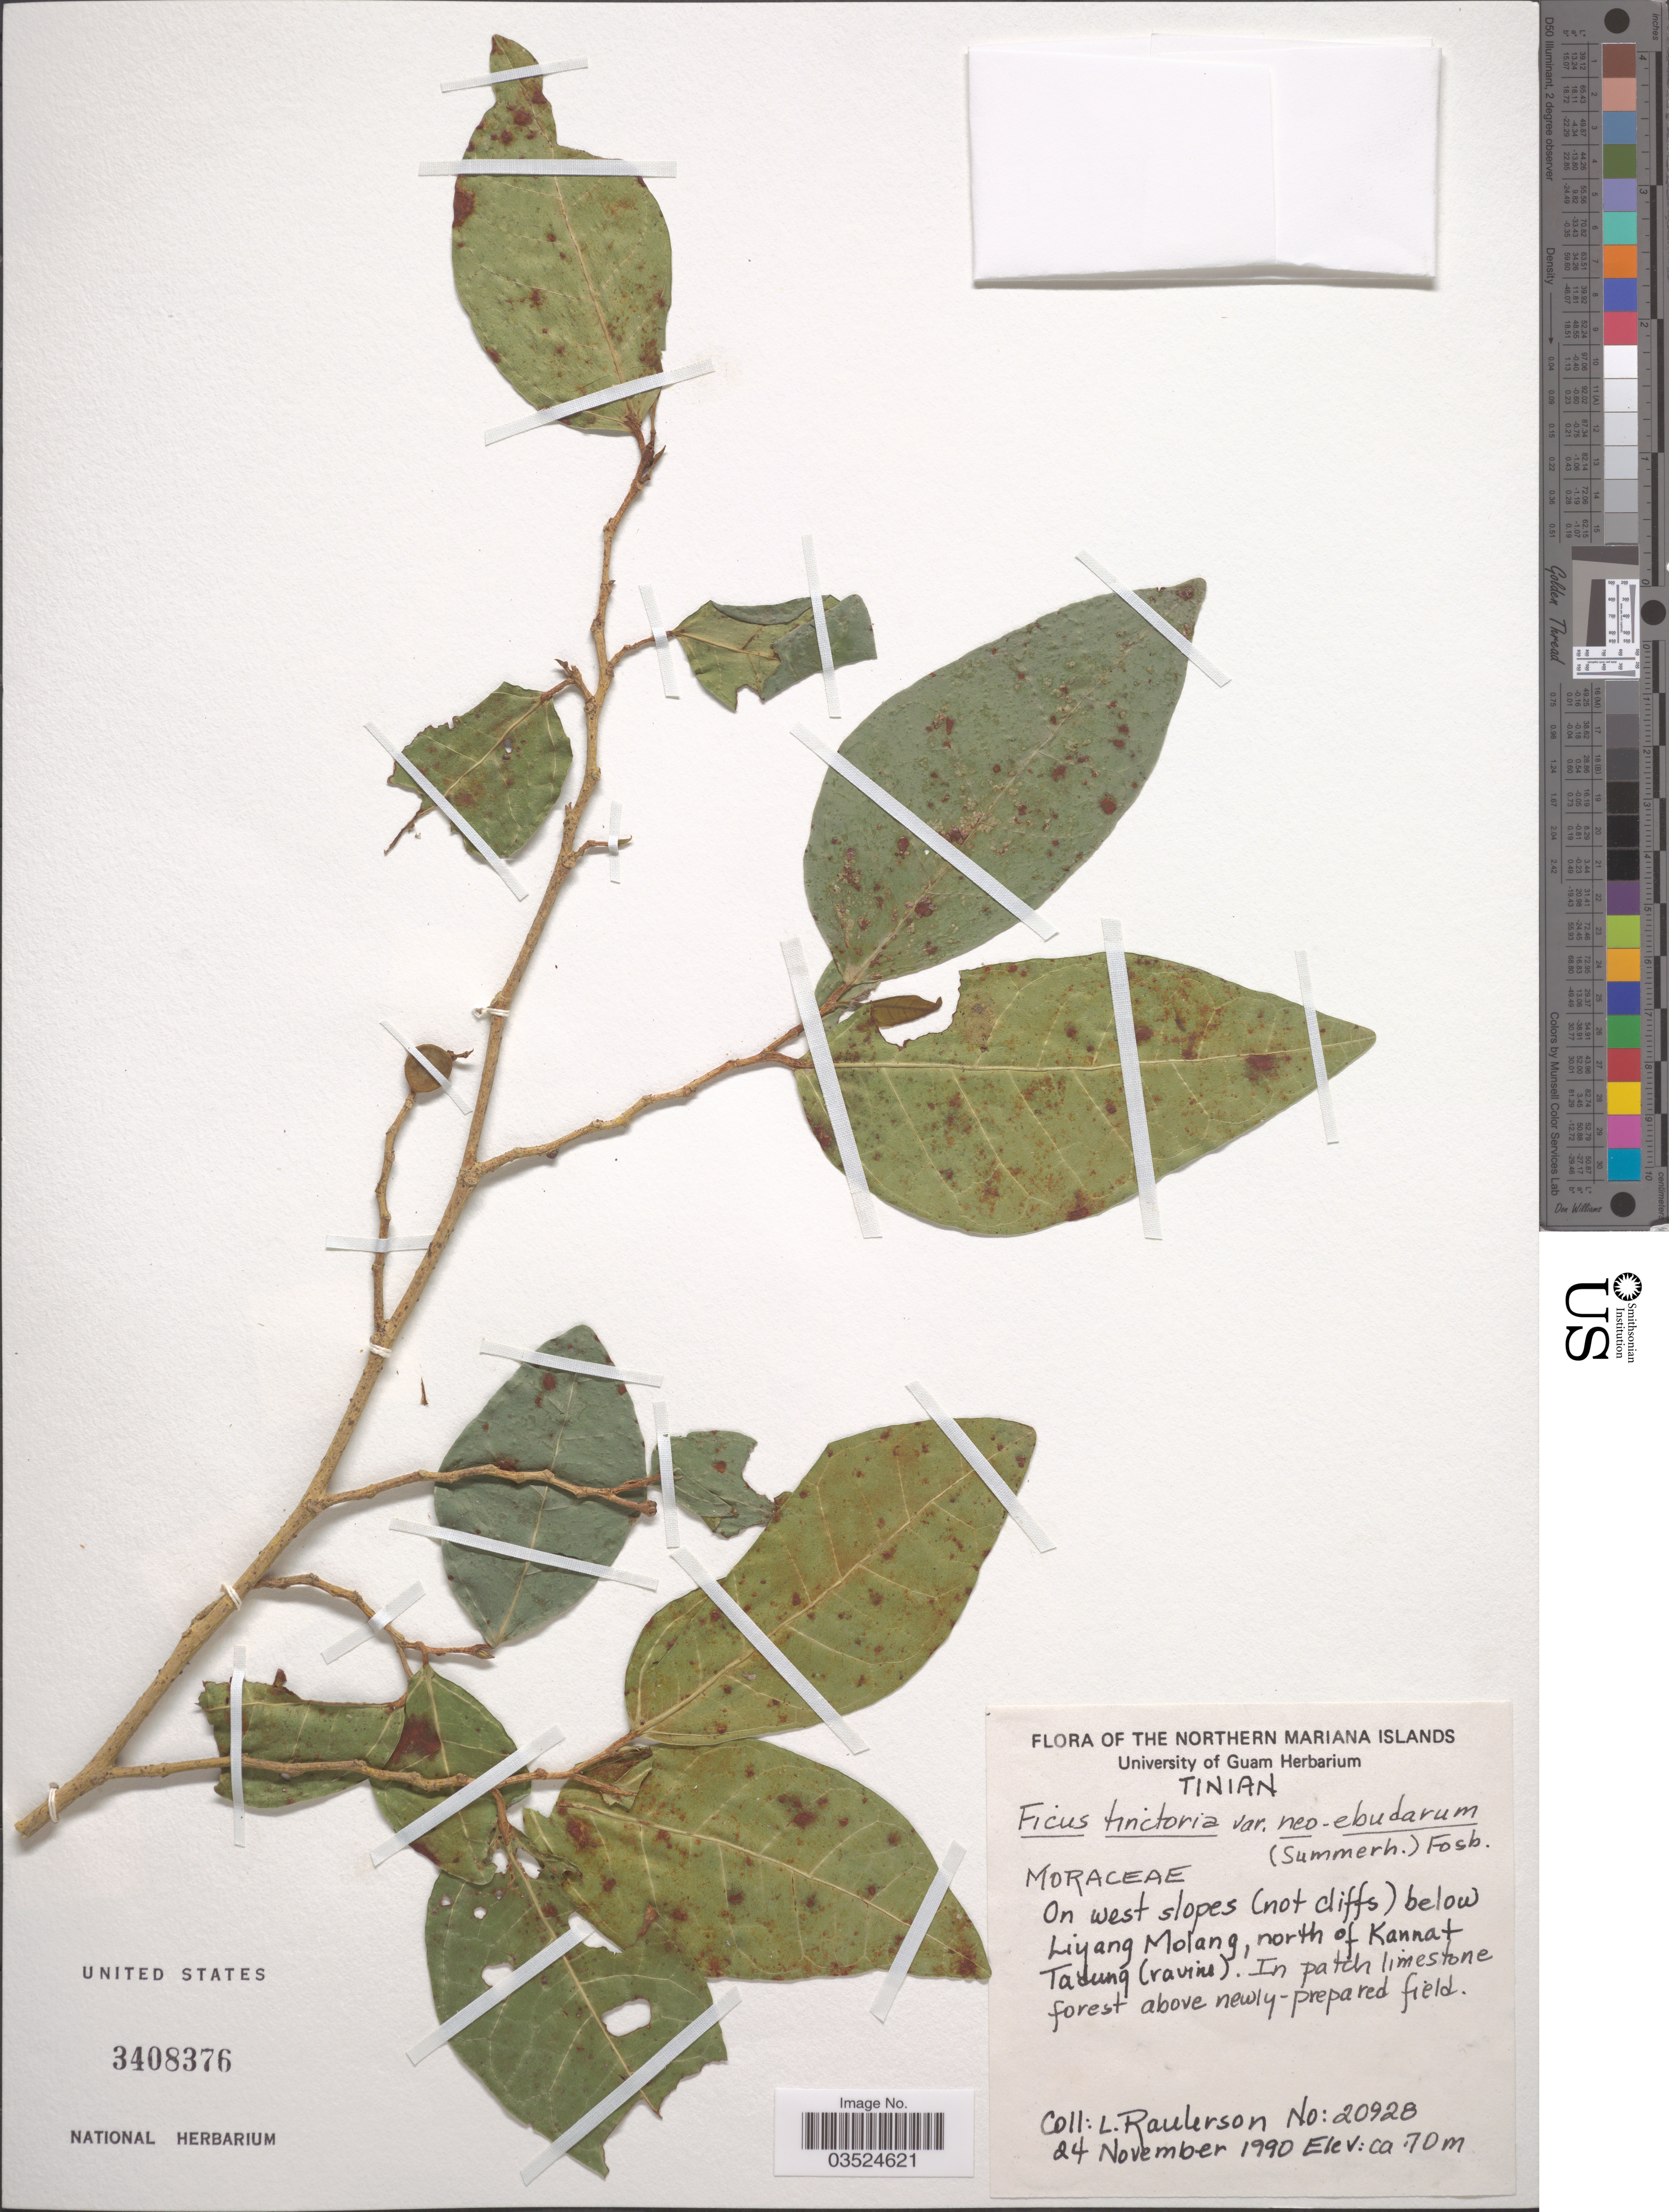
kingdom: Plantae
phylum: Tracheophyta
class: Magnoliopsida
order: Rosales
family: Moraceae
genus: Ficus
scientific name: Ficus tinctoria var. neoebudarum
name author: (Summerh.) Fosberg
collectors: L. Raulerson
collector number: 20928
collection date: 1990-11-24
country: Northern Mariana Islands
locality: Tinian. On west slopes (not cliffs) below Liyang Molang, north of Kannat Tadung (ravine).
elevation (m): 70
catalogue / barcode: US 3408376